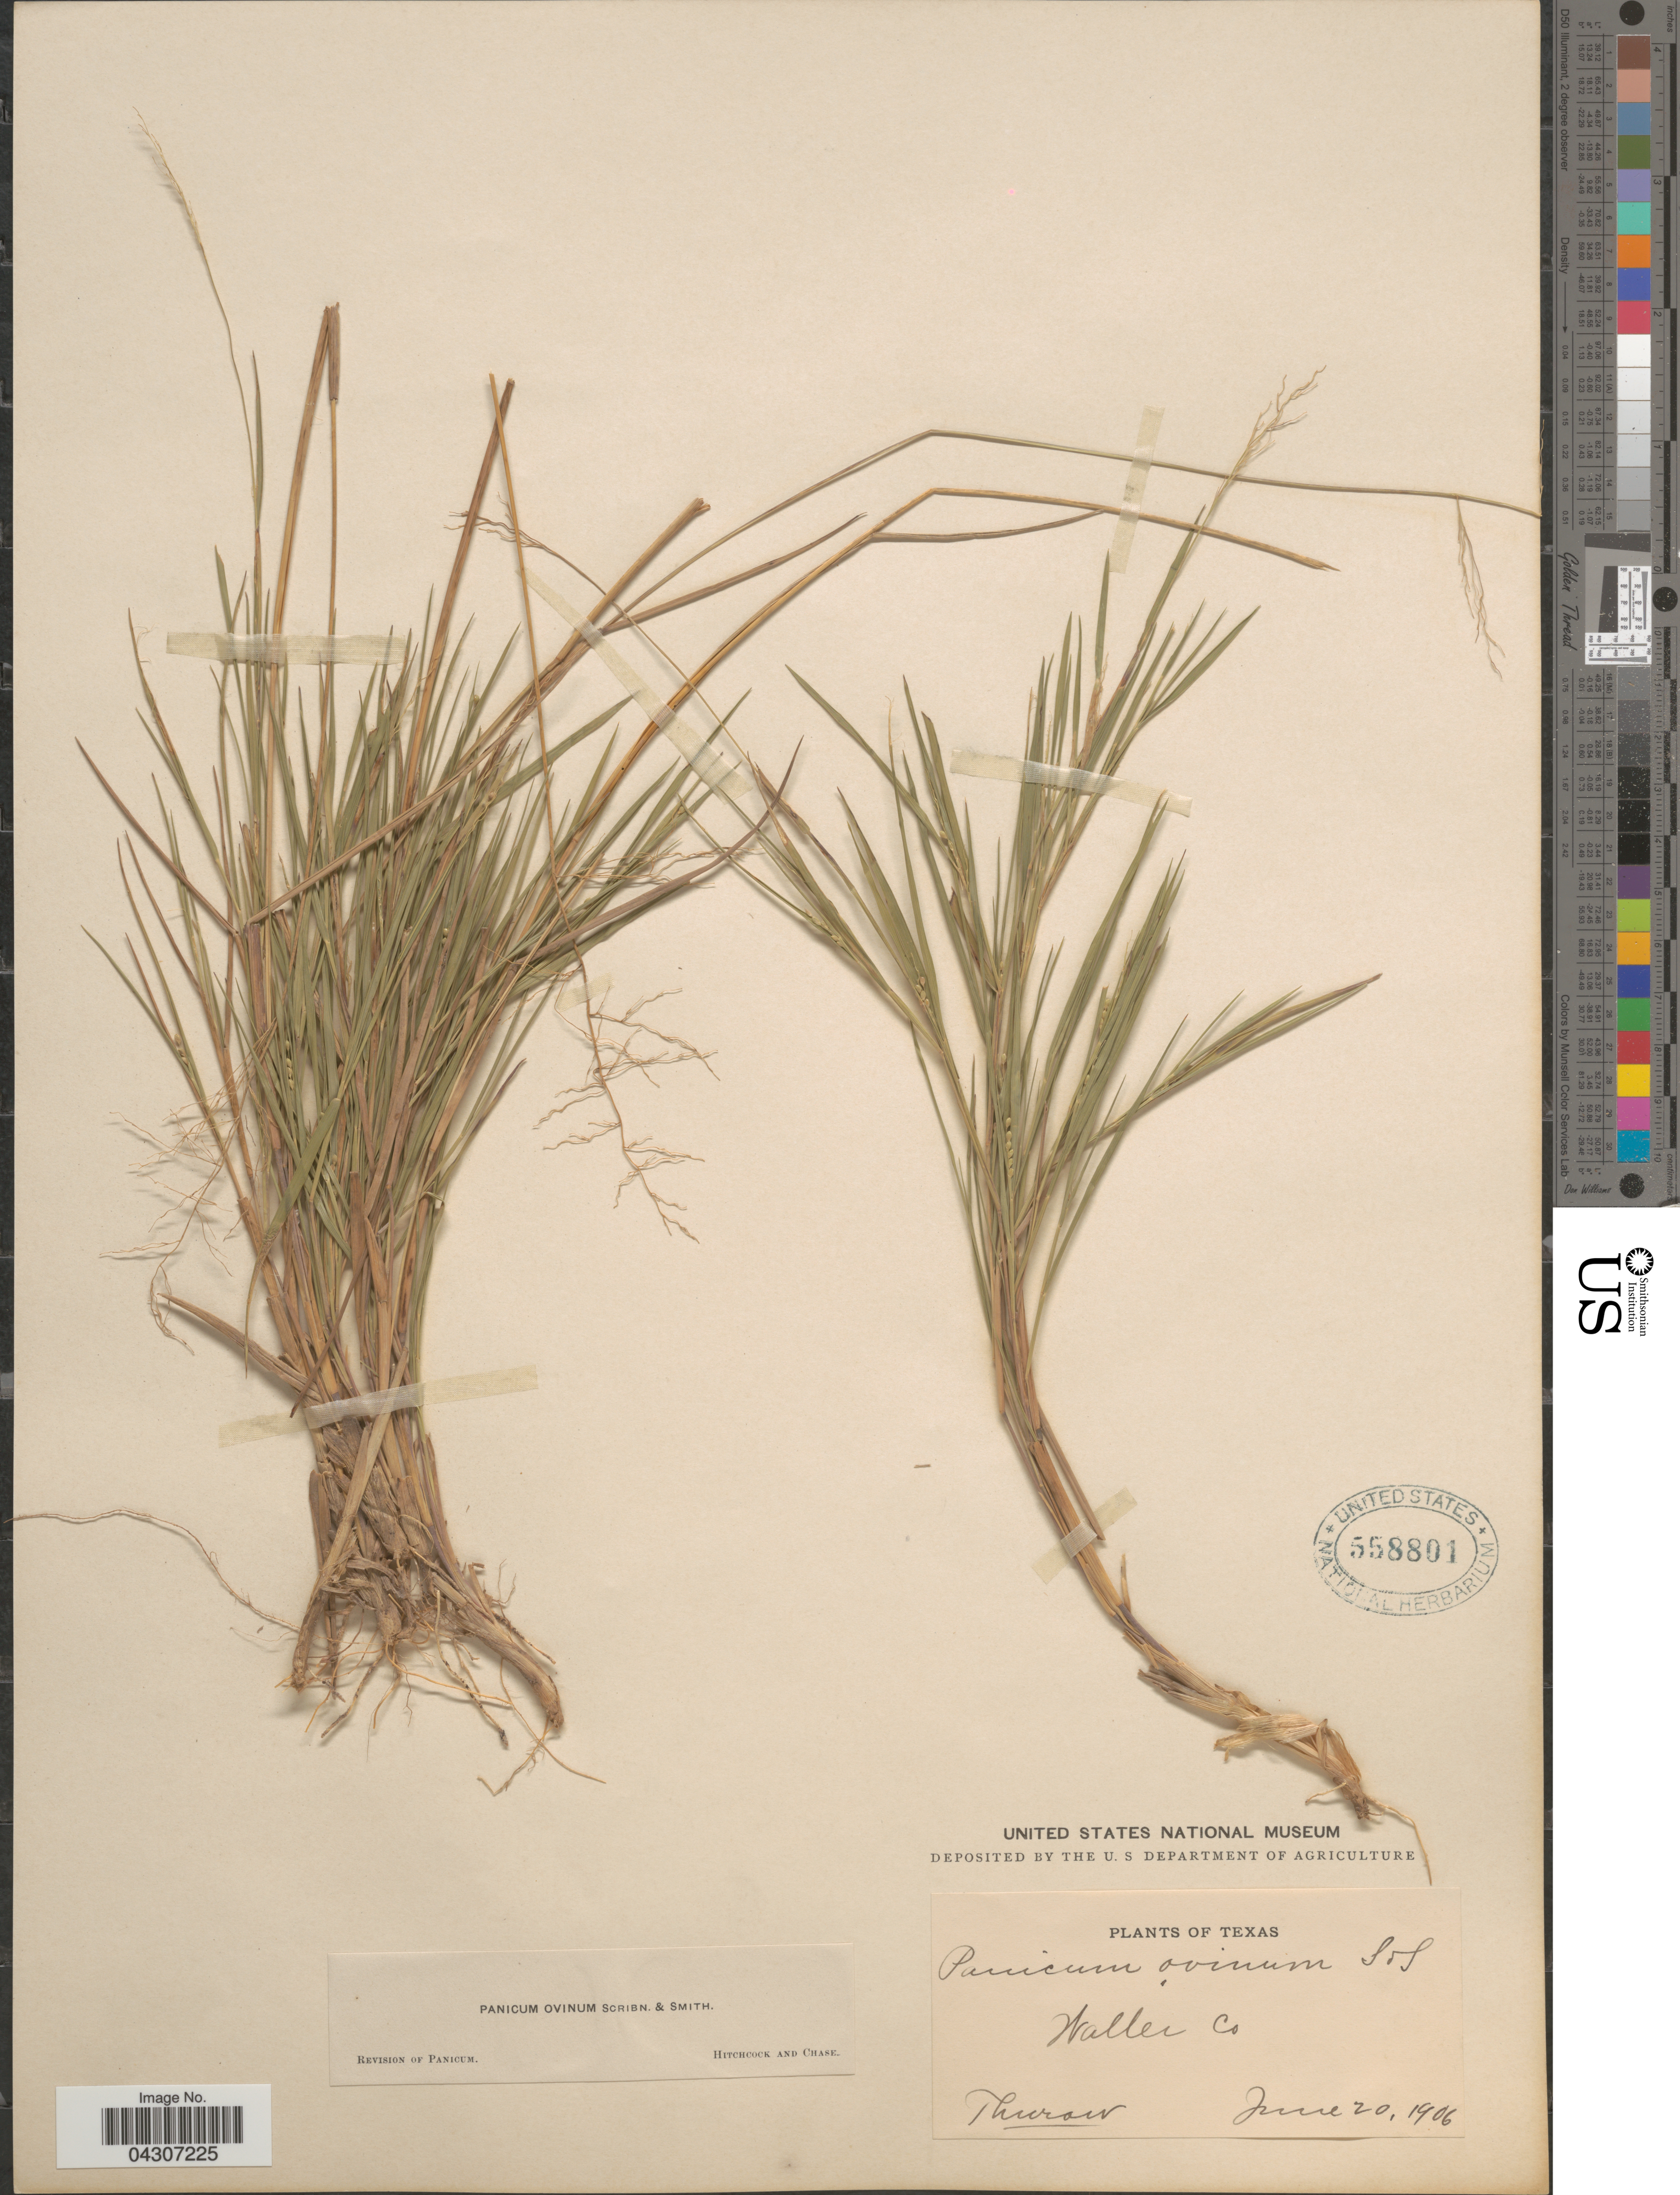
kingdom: Plantae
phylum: Tracheophyta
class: Liliopsida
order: Poales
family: Poaceae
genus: Dichanthelium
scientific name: Dichanthelium aciculare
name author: (Desv. ex Poir.) Gould & C.A. Clark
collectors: Thurow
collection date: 1906-06-20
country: United States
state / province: Texas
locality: Waller Co.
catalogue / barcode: US 558801